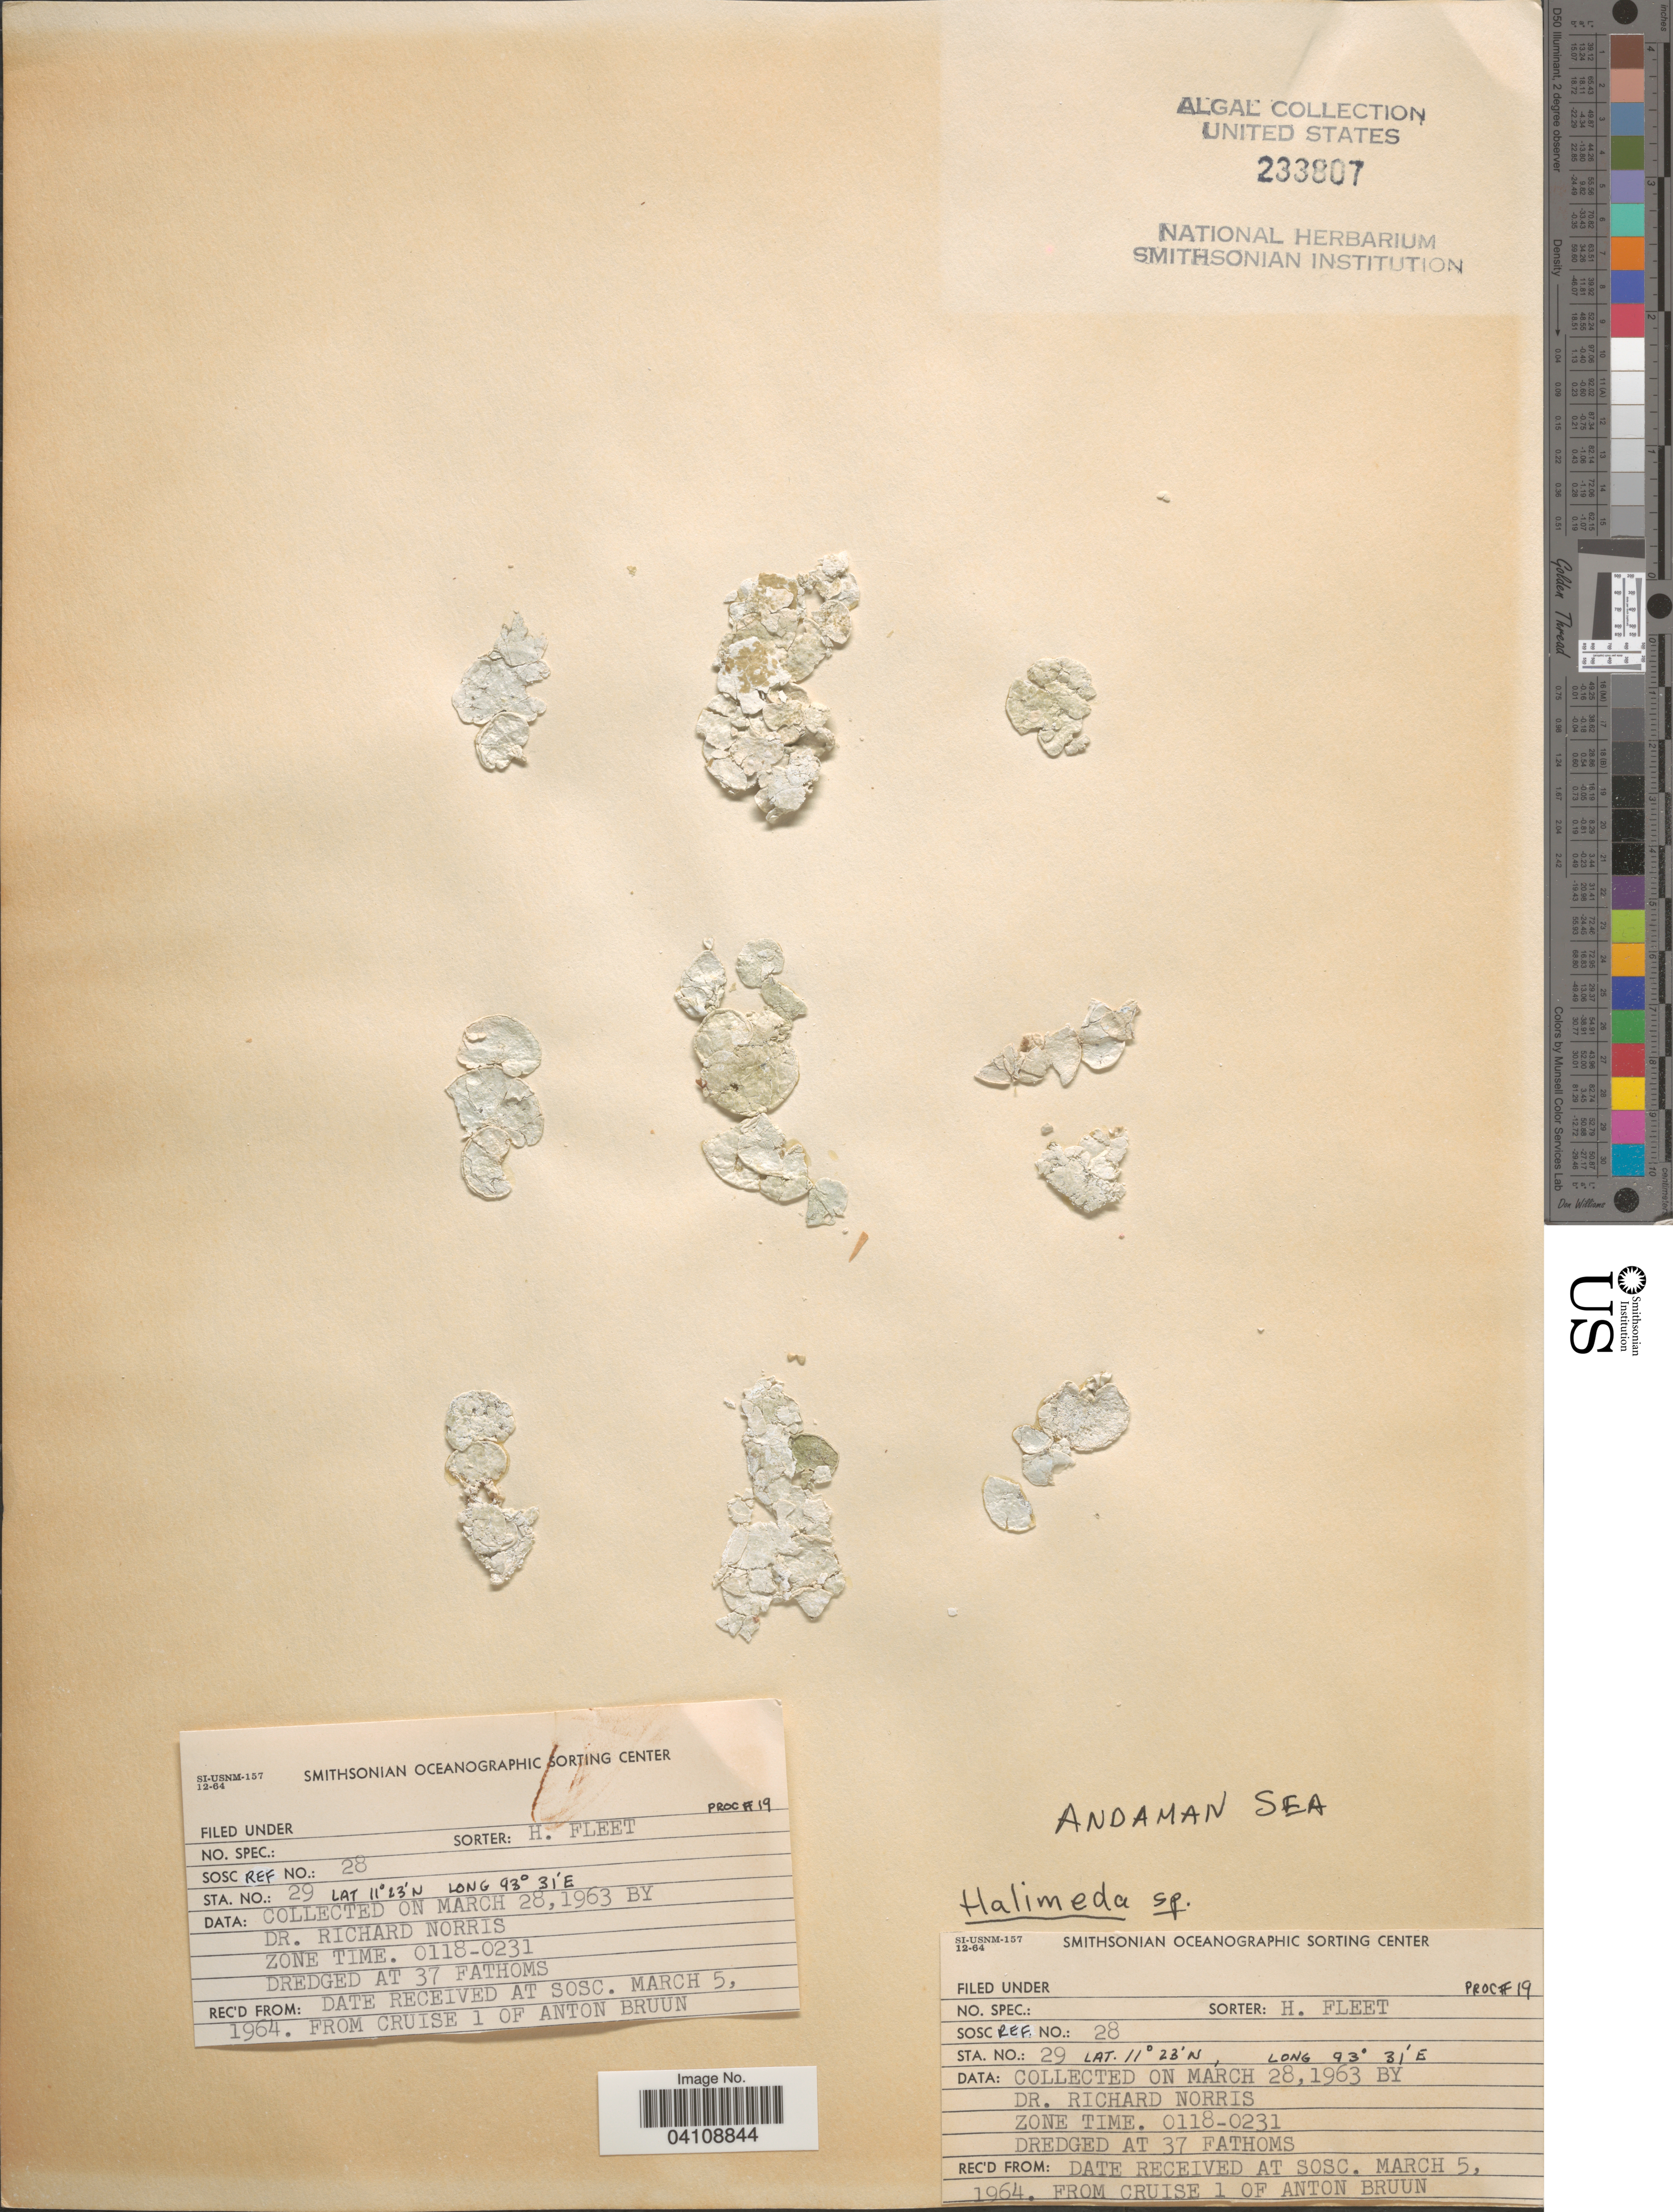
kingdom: Plantae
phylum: Chlorophyta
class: Ulvophyceae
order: Bryopsidales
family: Halimedaceae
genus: Halimeda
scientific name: Halimeda sp.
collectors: R. E. Norris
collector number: Proc 19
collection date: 1963-03-28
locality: Andaman Sea.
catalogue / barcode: US 233807